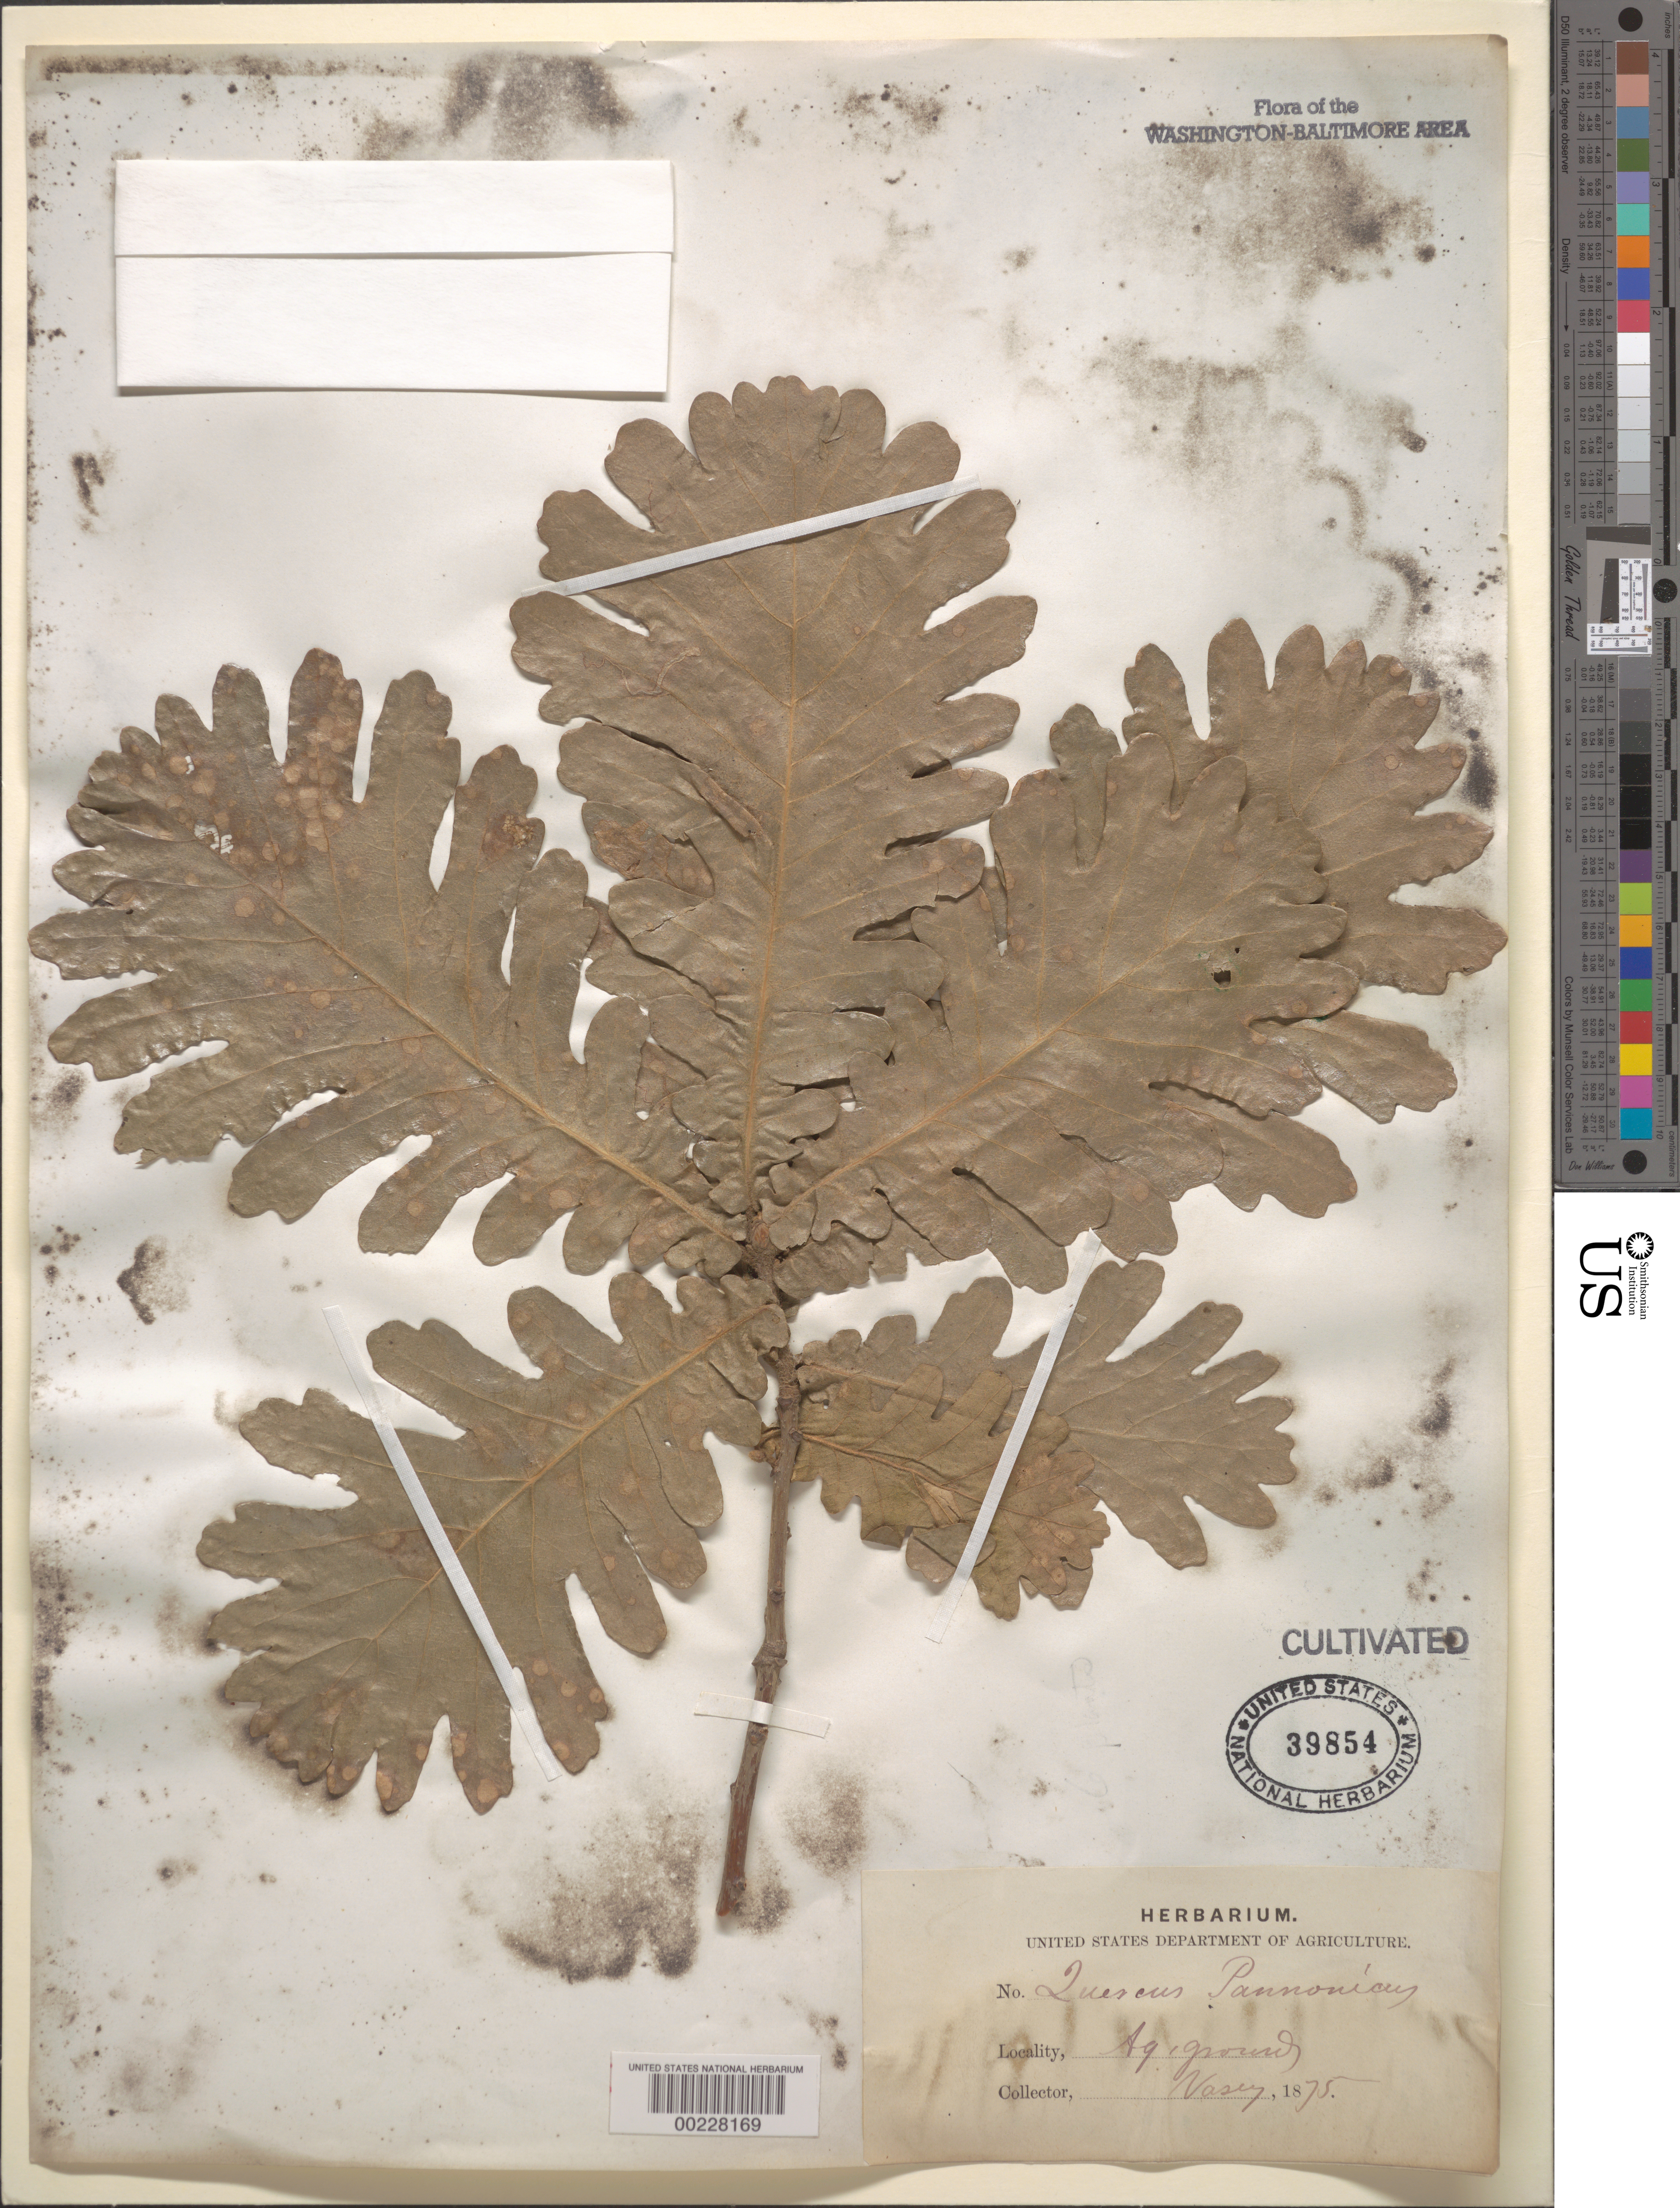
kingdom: Plantae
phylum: Tracheophyta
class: Magnoliopsida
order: Fagales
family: Fagaceae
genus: Quercus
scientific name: Quercus pannonica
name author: Endl.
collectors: G. R. Vasey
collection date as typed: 1875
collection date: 1875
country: United States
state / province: District of Columbia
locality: Agricultural grounds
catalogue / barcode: US 39854